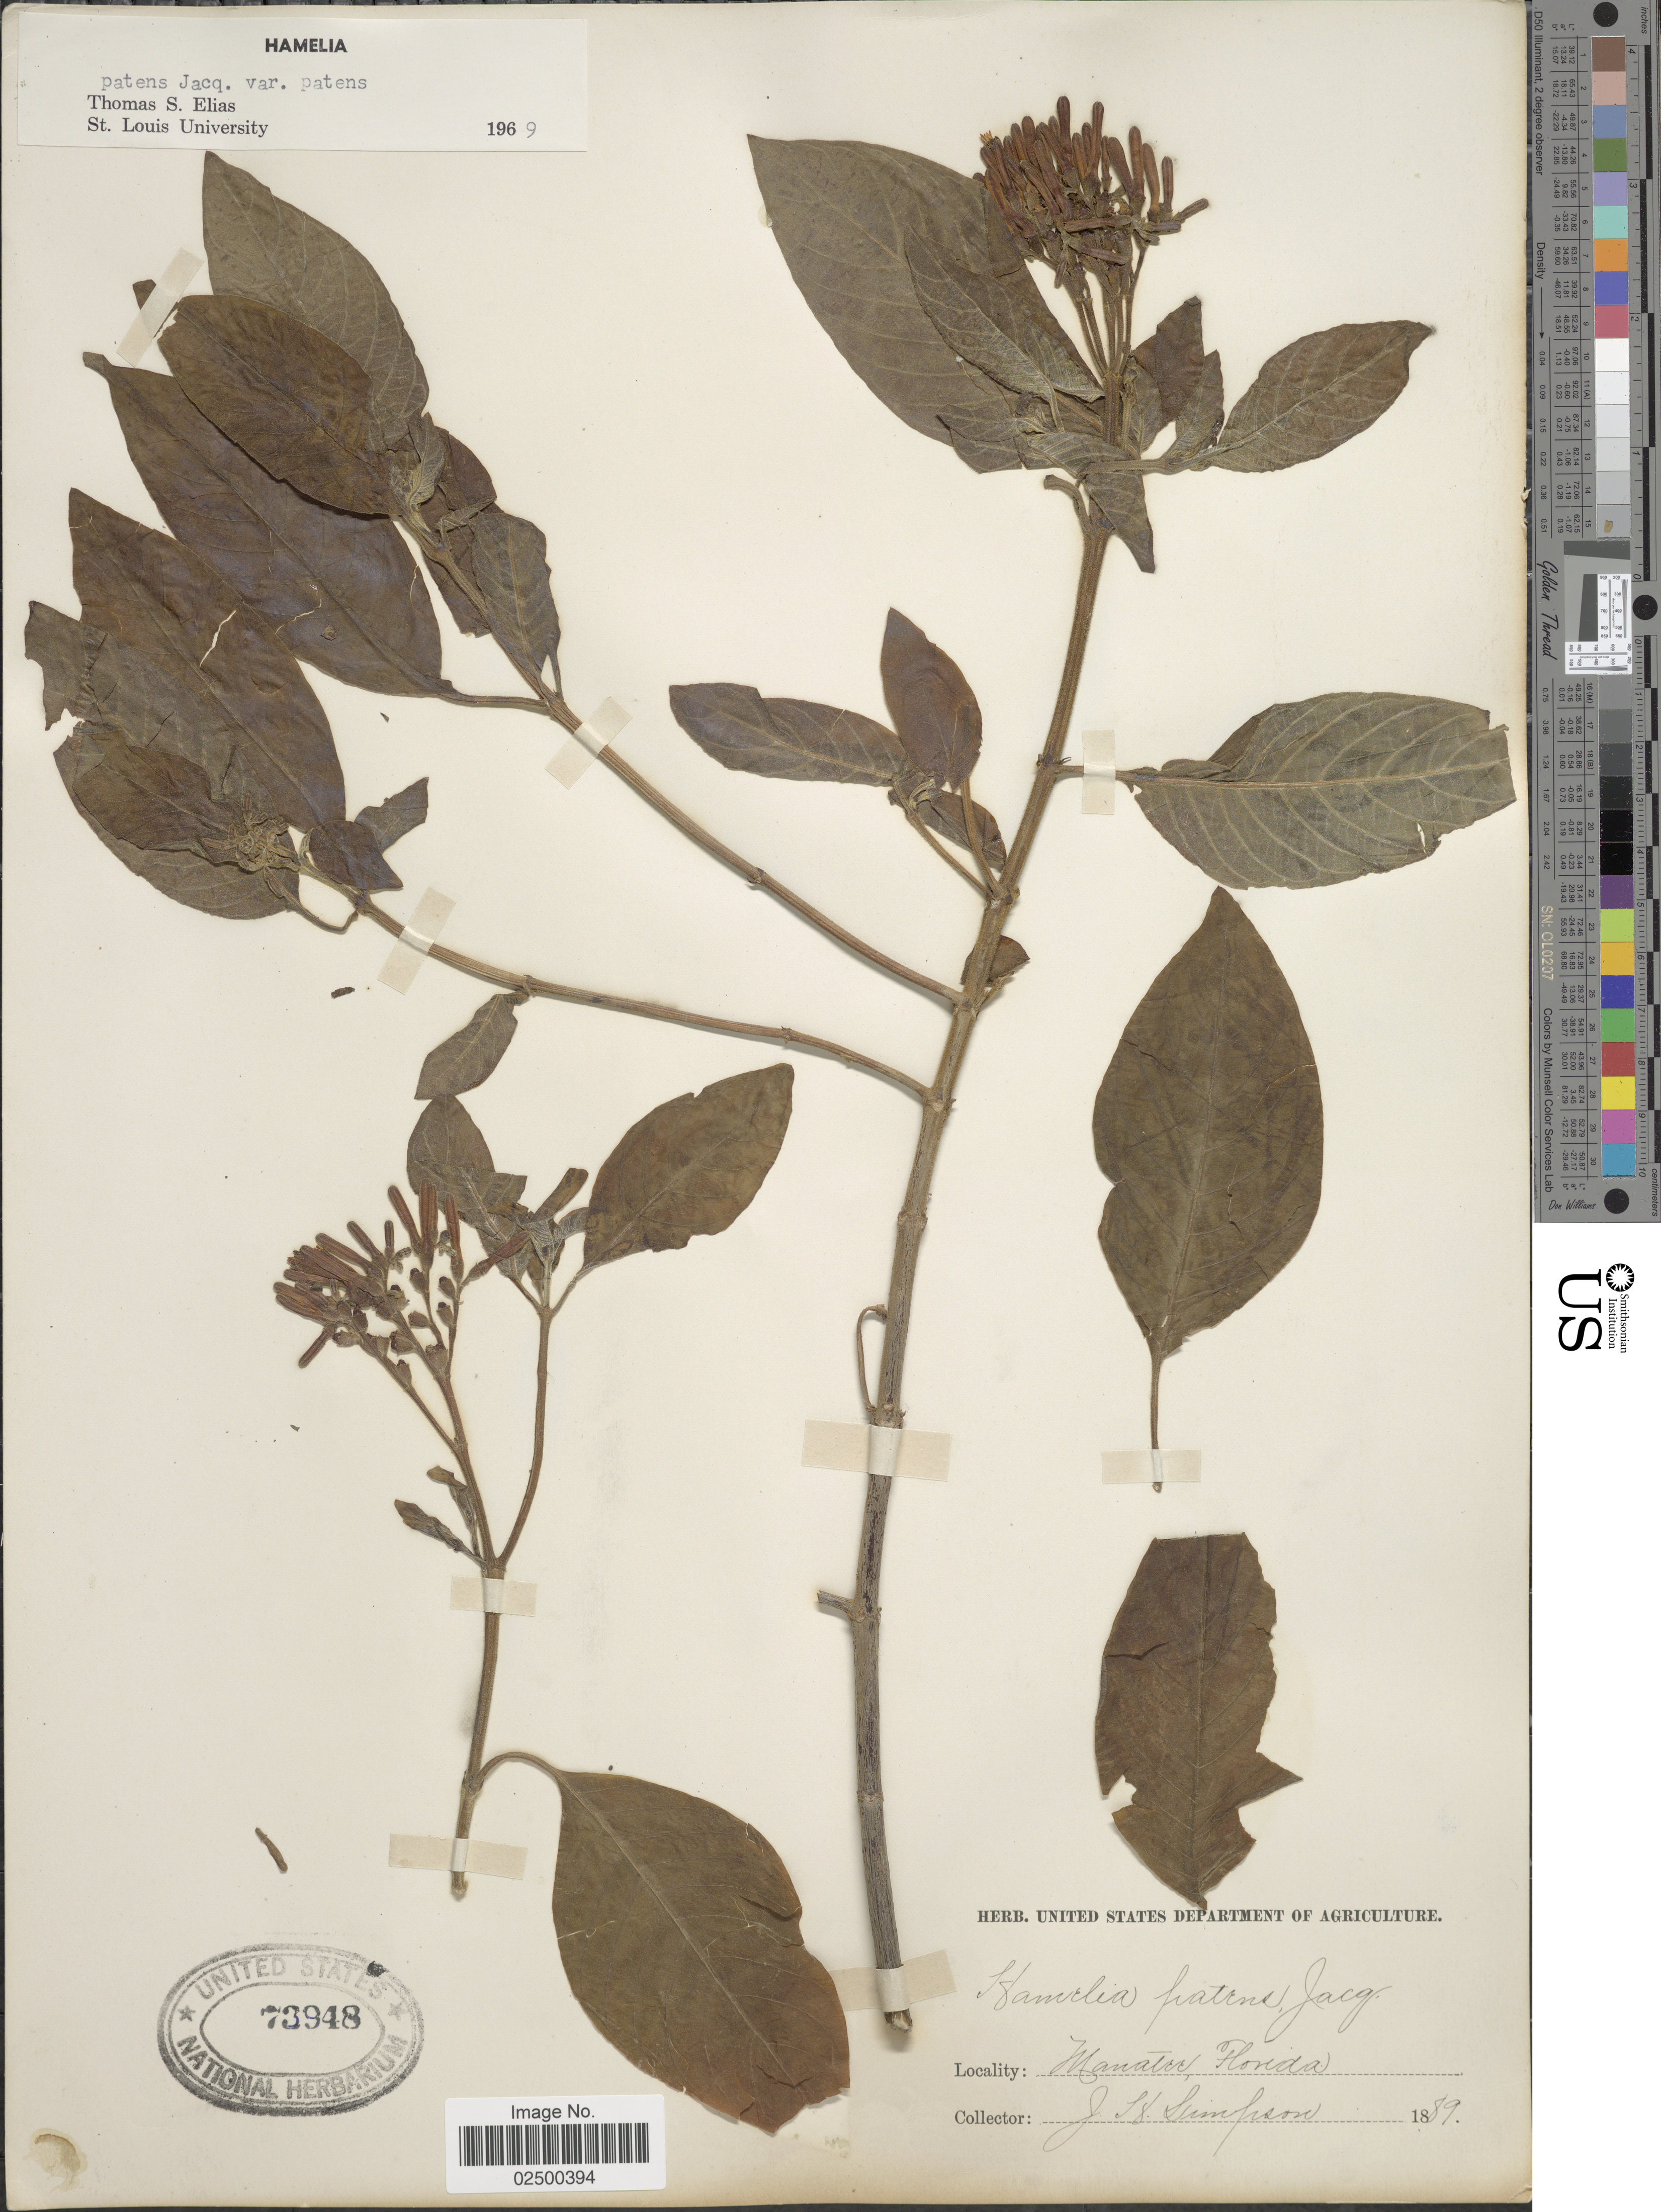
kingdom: Plantae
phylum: Tracheophyta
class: Magnoliopsida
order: Gentianales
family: Rubiaceae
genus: Hamelia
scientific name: Hamelia patens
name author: Jacq.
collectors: J. H. Simpson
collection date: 1889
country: United States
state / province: Florida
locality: Manatee, Florida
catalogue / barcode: US 73948